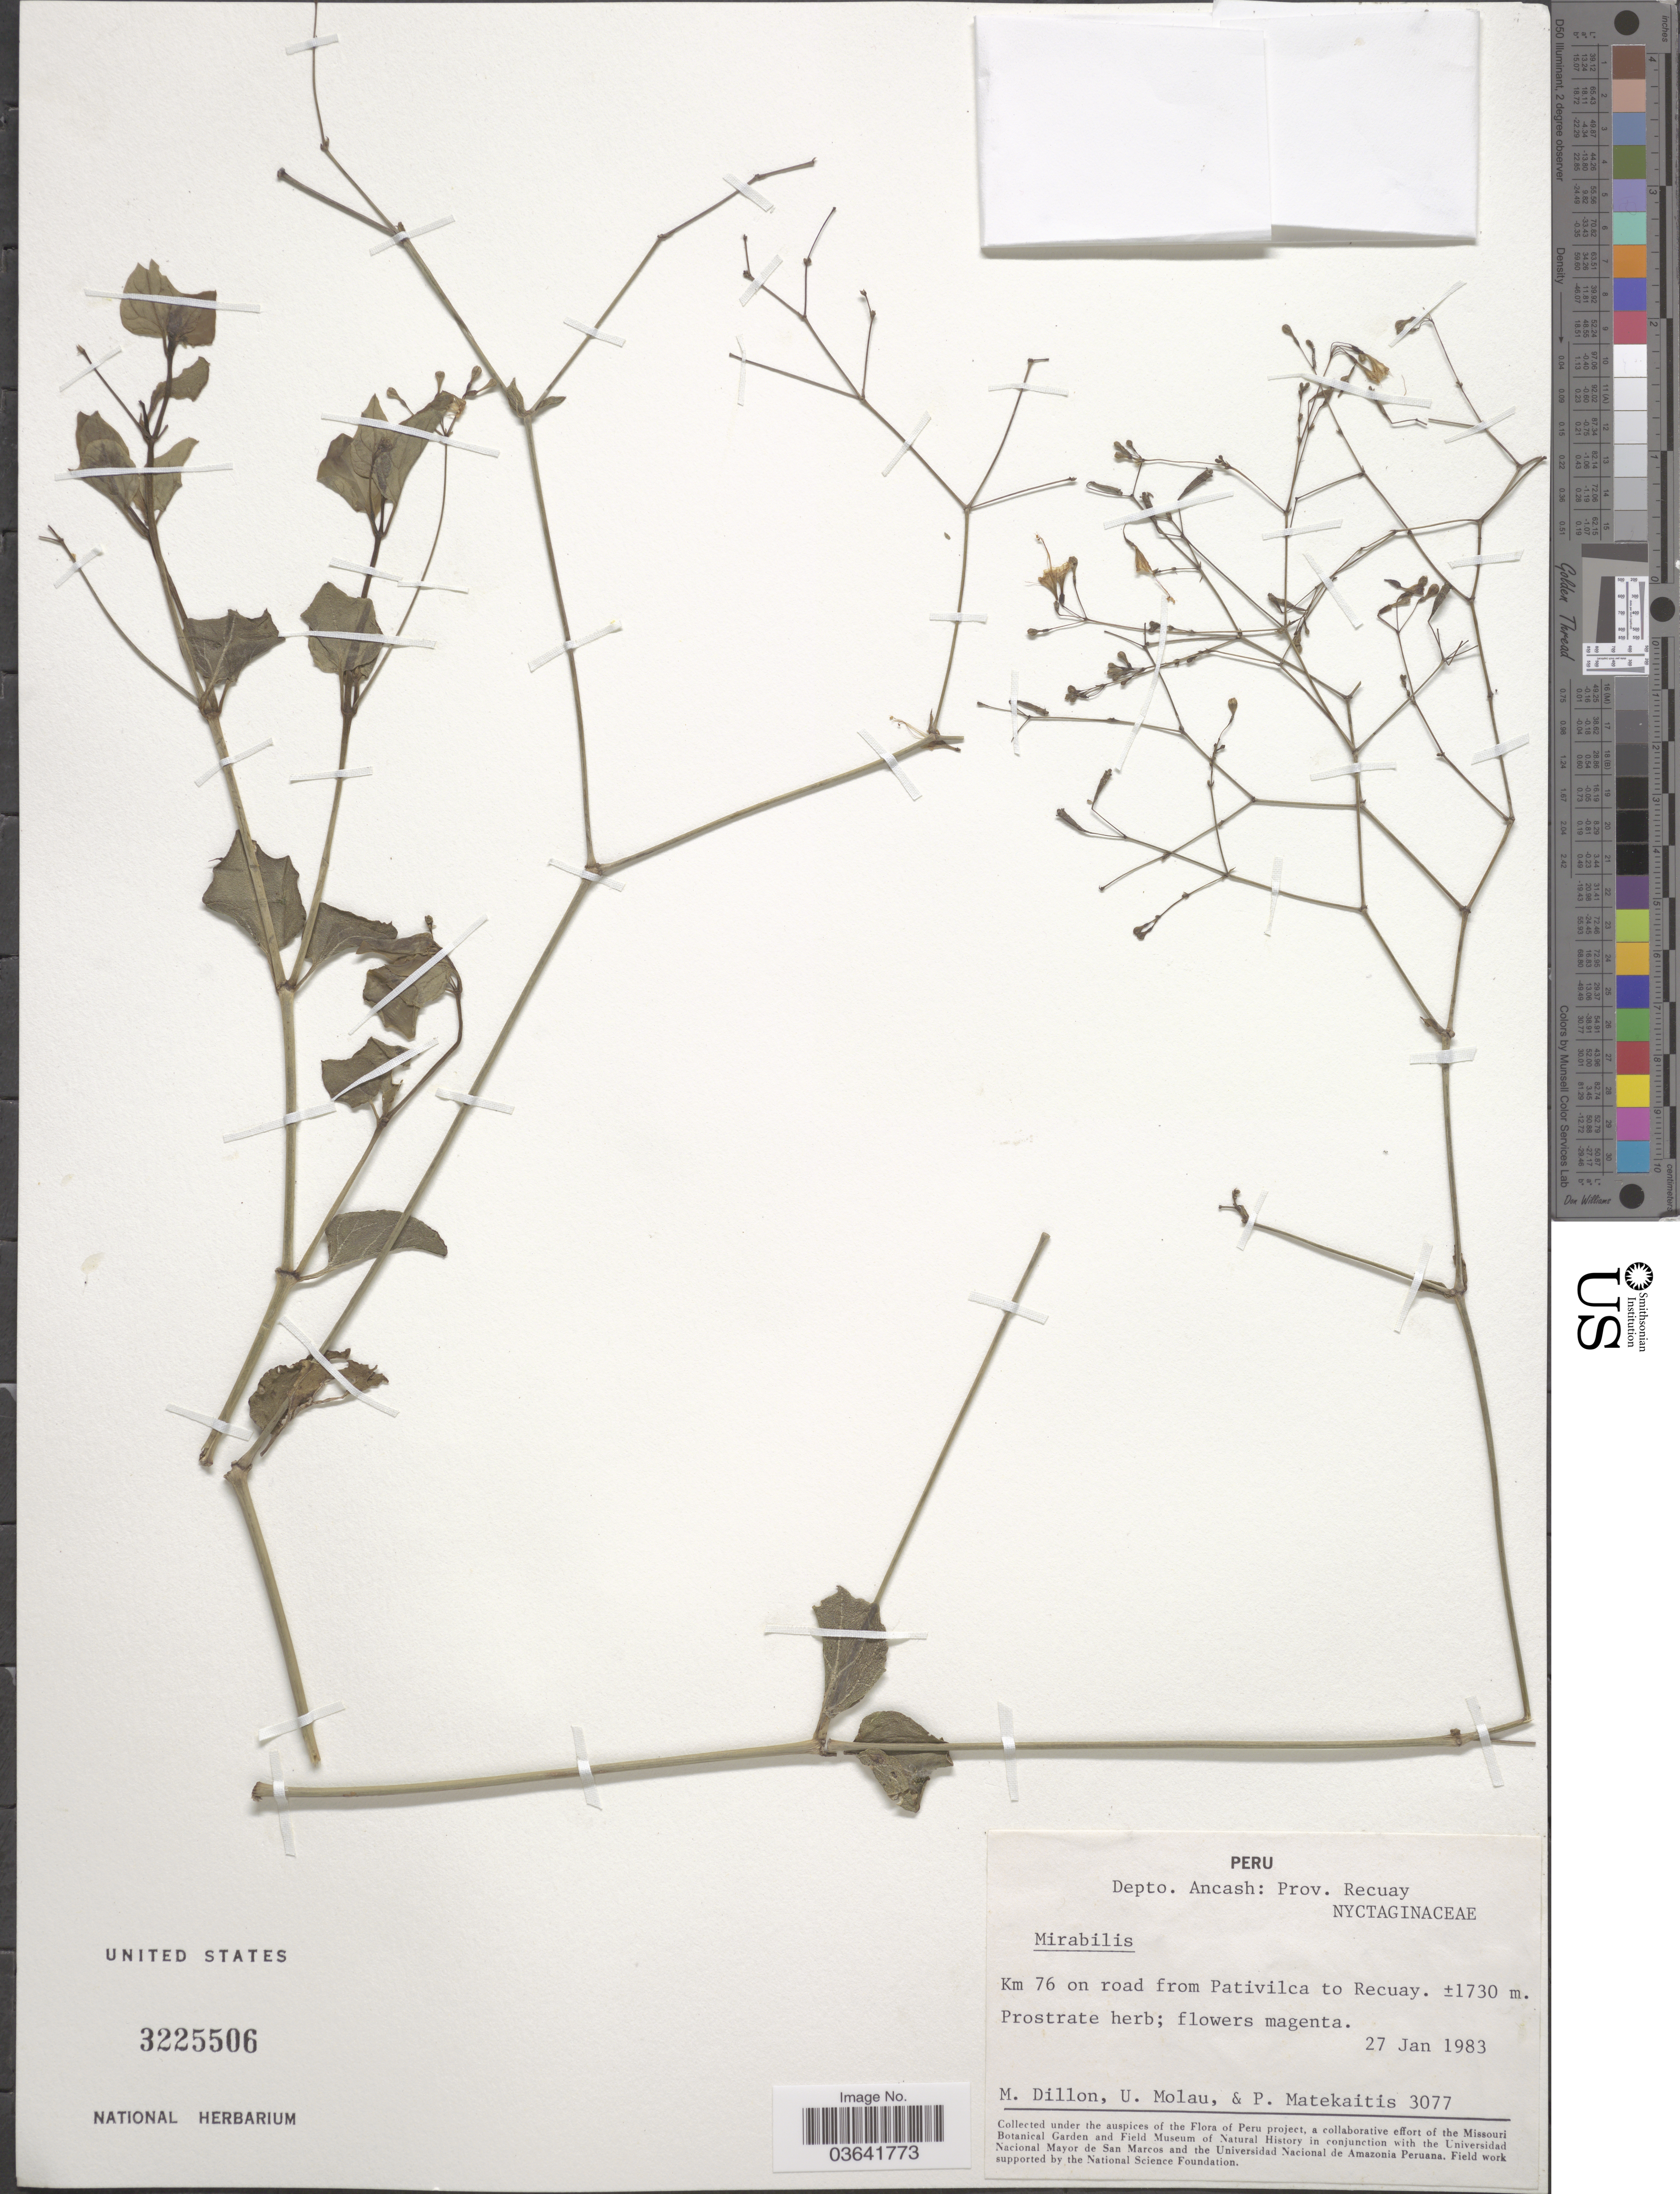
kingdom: Plantae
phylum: Tracheophyta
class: Magnoliopsida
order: Caryophyllales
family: Nyctaginaceae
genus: Mirabilis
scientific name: Mirabilis sp.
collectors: M. O. Dillon, U. Molau & P. Matekaitis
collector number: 3077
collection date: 1983-01-27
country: Peru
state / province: Ancash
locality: Depto. Ancash: Prov. Recuay. Km 76 on road from Pativilca to Recuay.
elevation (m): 1730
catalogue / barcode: US 3225506